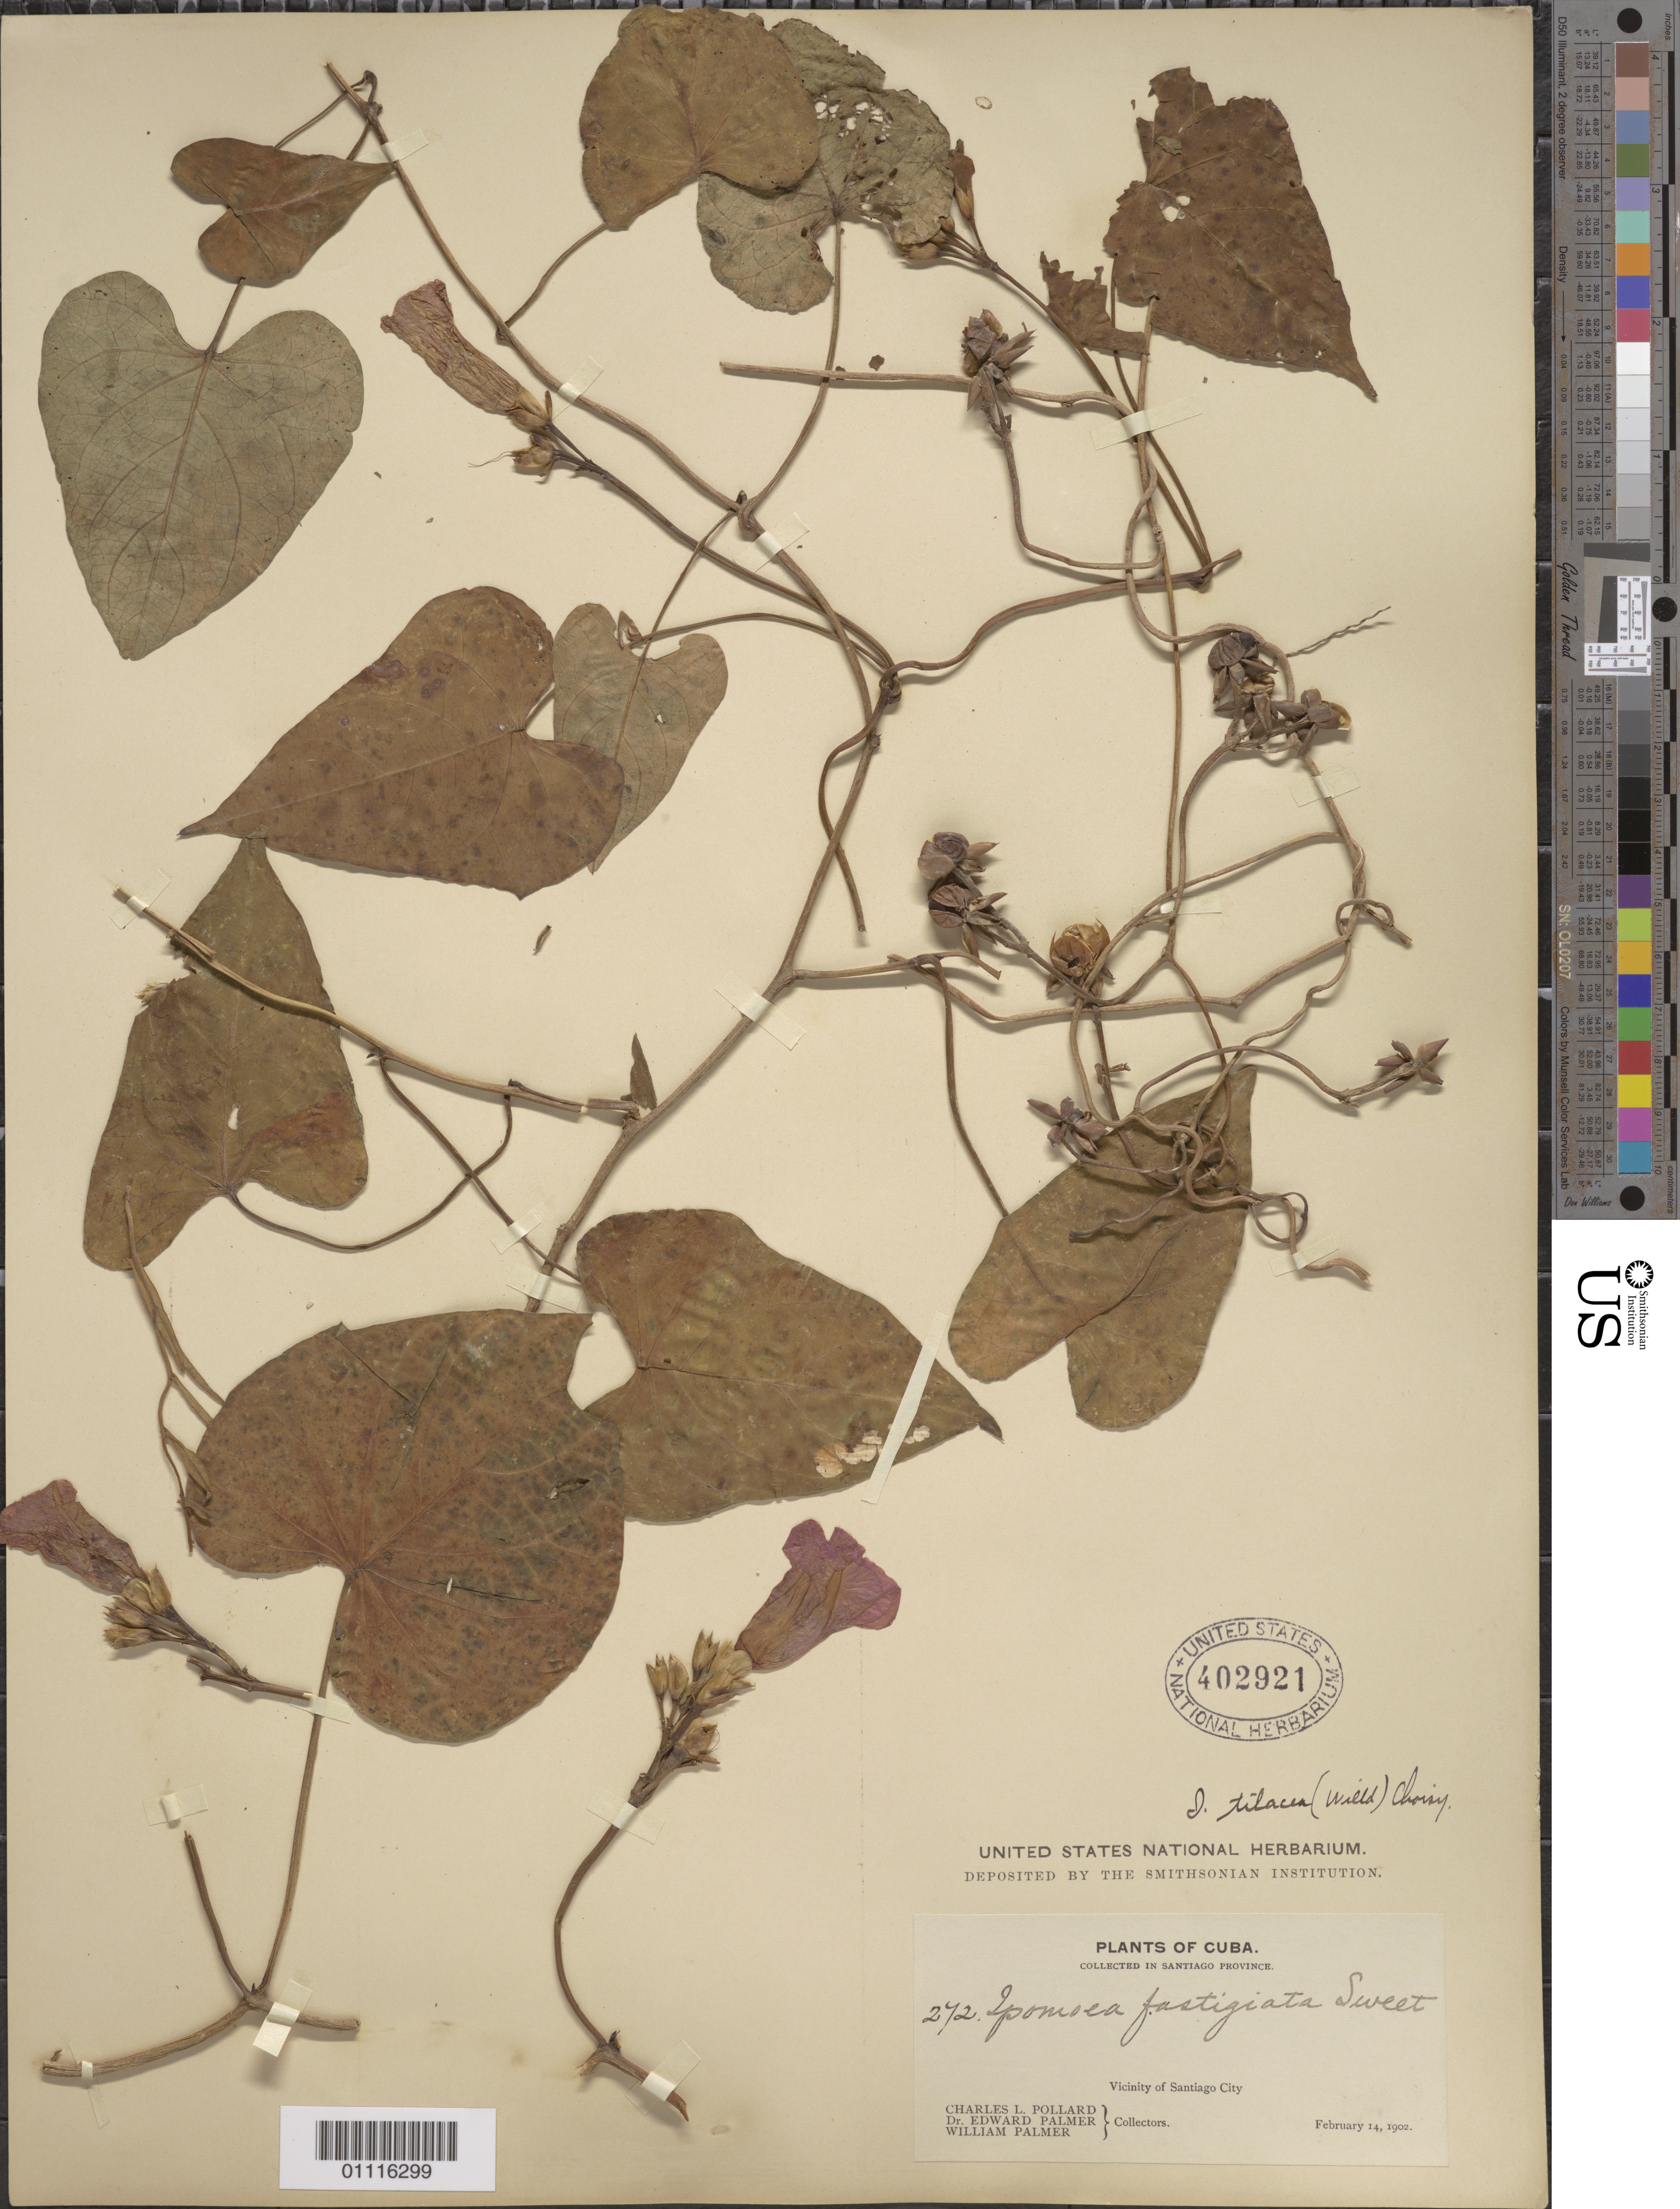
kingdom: Plantae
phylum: Tracheophyta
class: Magnoliopsida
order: Solanales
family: Convolvulaceae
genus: Ipomoea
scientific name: Ipomoea tiliacea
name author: (Willd.) Choisy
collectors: E. Palmer & W. Palmer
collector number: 272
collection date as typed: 14 Feb 1902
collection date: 1902-02-14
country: Cuba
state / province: Santiago de Cuba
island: Cuba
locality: Vicinity of Santiago City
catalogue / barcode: US 402921